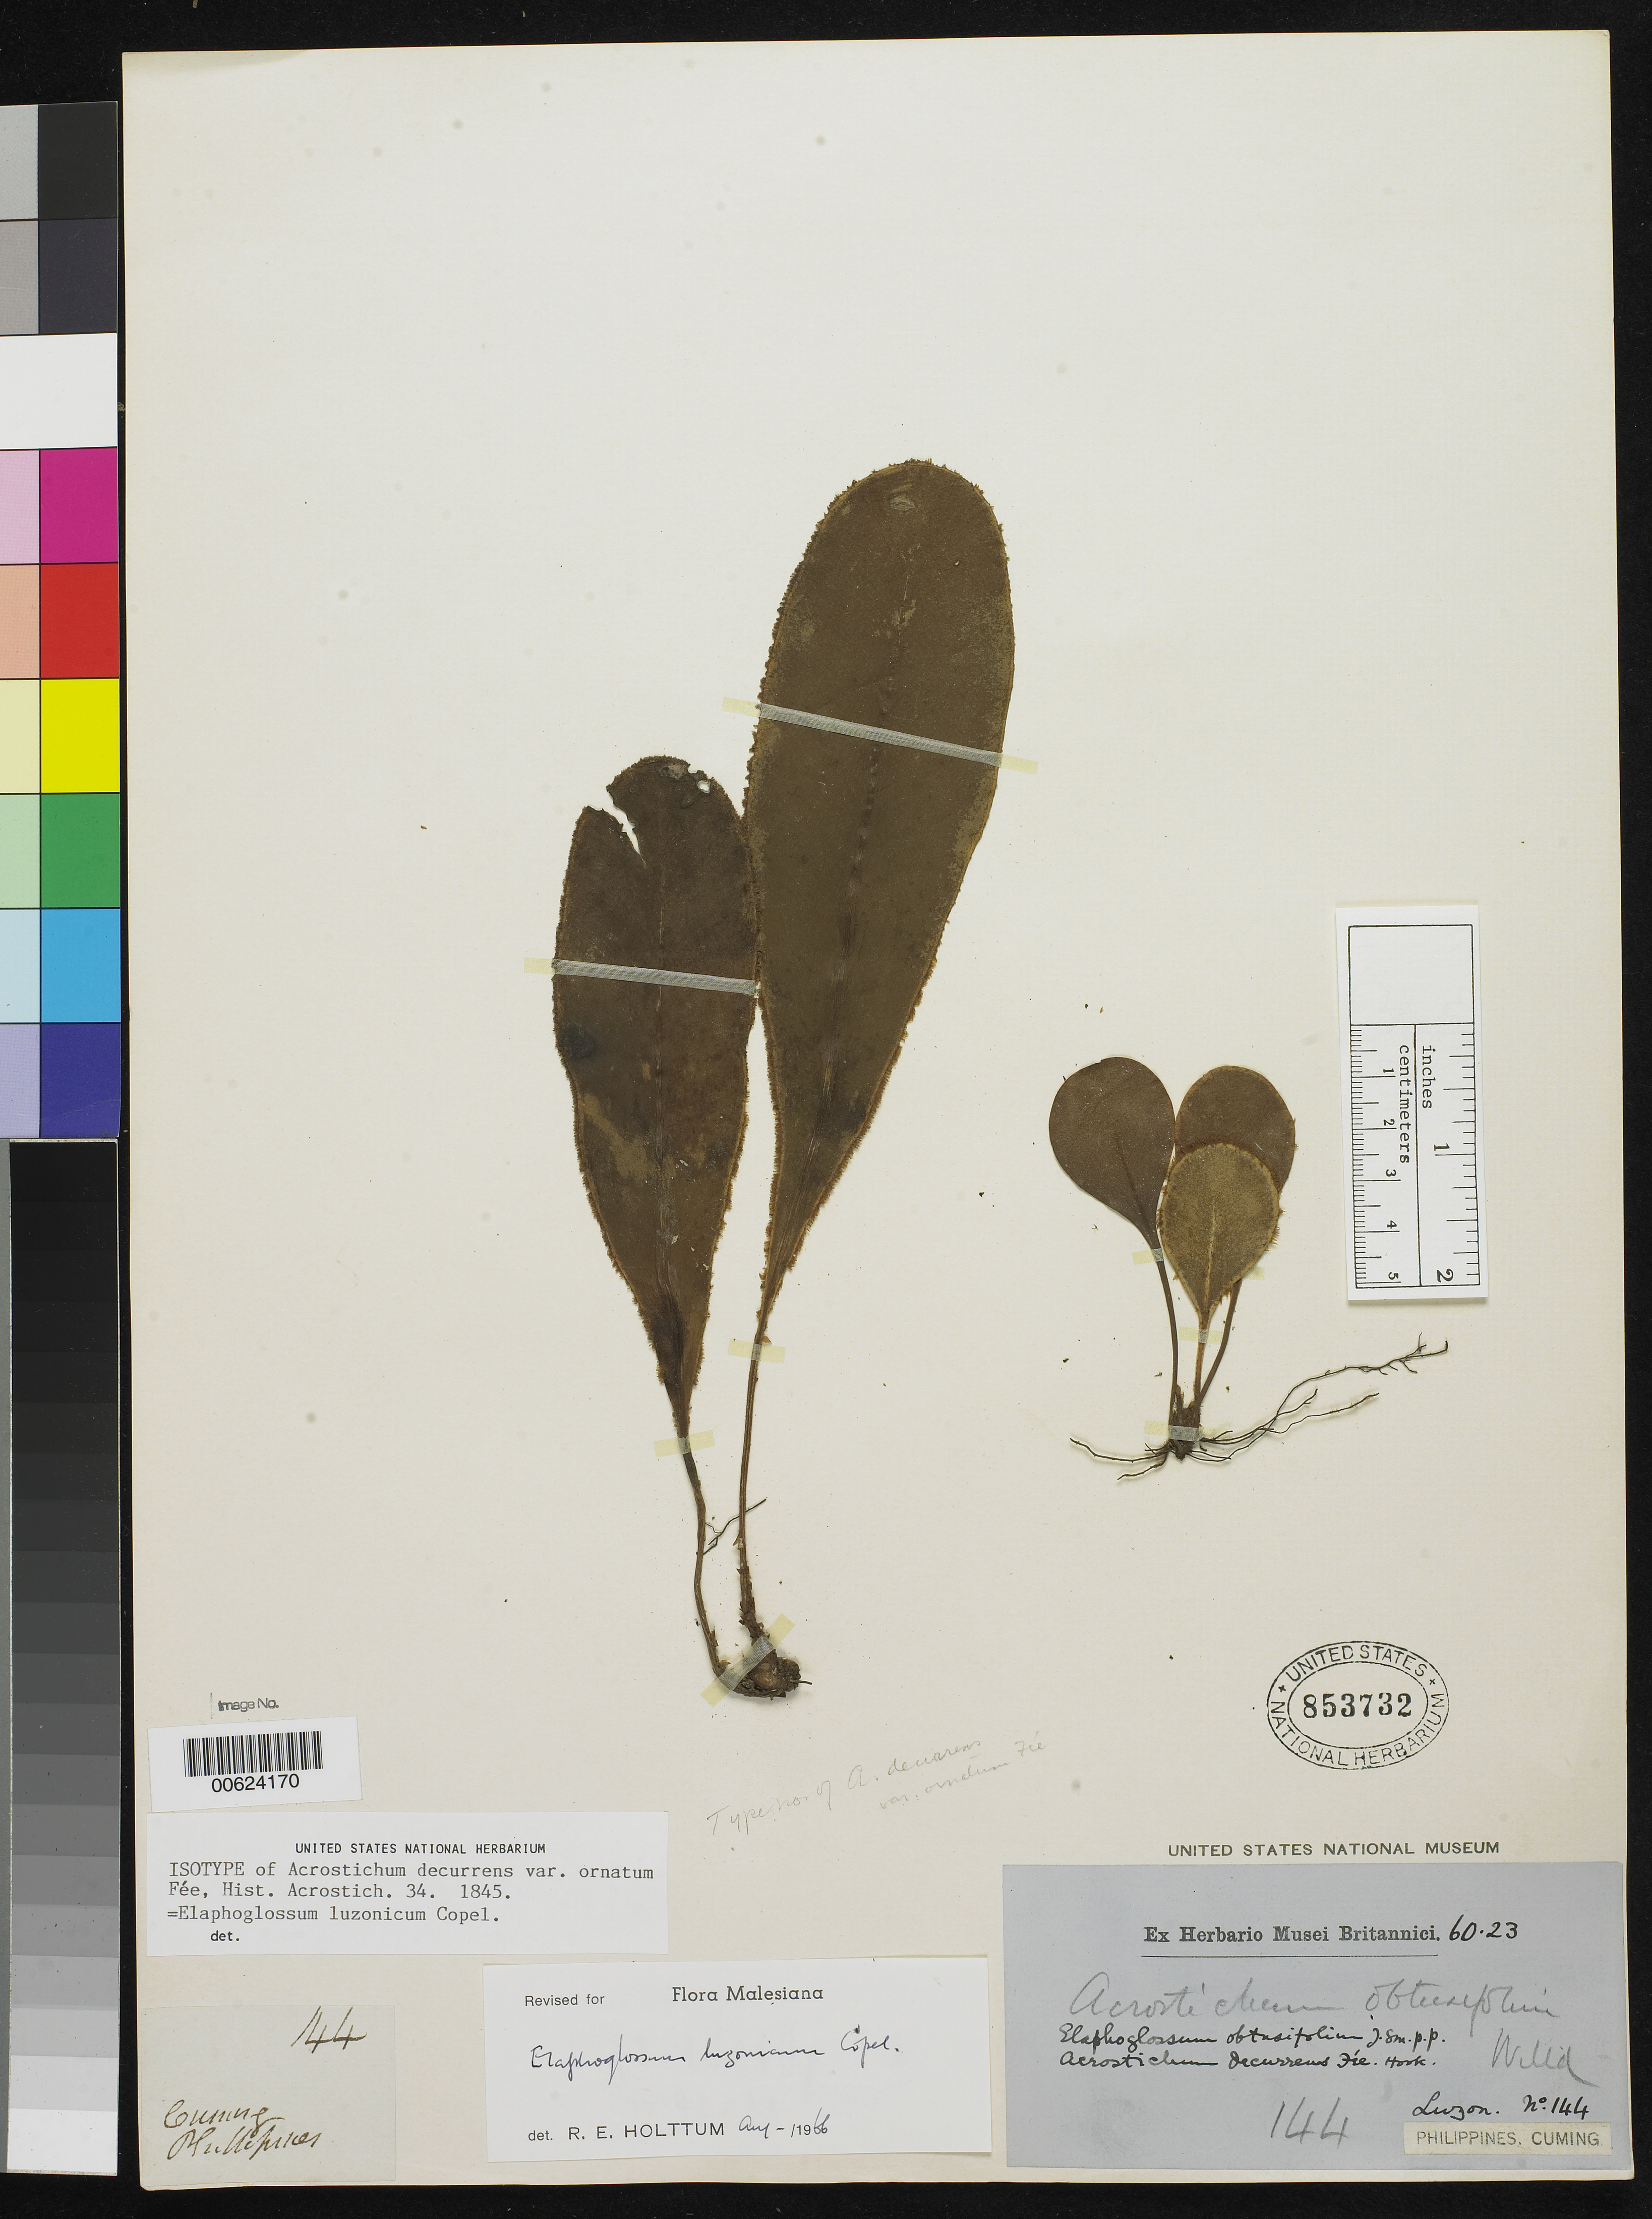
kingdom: Plantae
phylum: Tracheophyta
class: Polypodiopsida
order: Polypodiales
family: Pteridaceae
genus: Acrostichum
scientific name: Acrostichum decurrens var. ornatum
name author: Fée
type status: Isotype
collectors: H. Cuming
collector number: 144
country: Philippines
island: Luzon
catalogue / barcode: US 853732